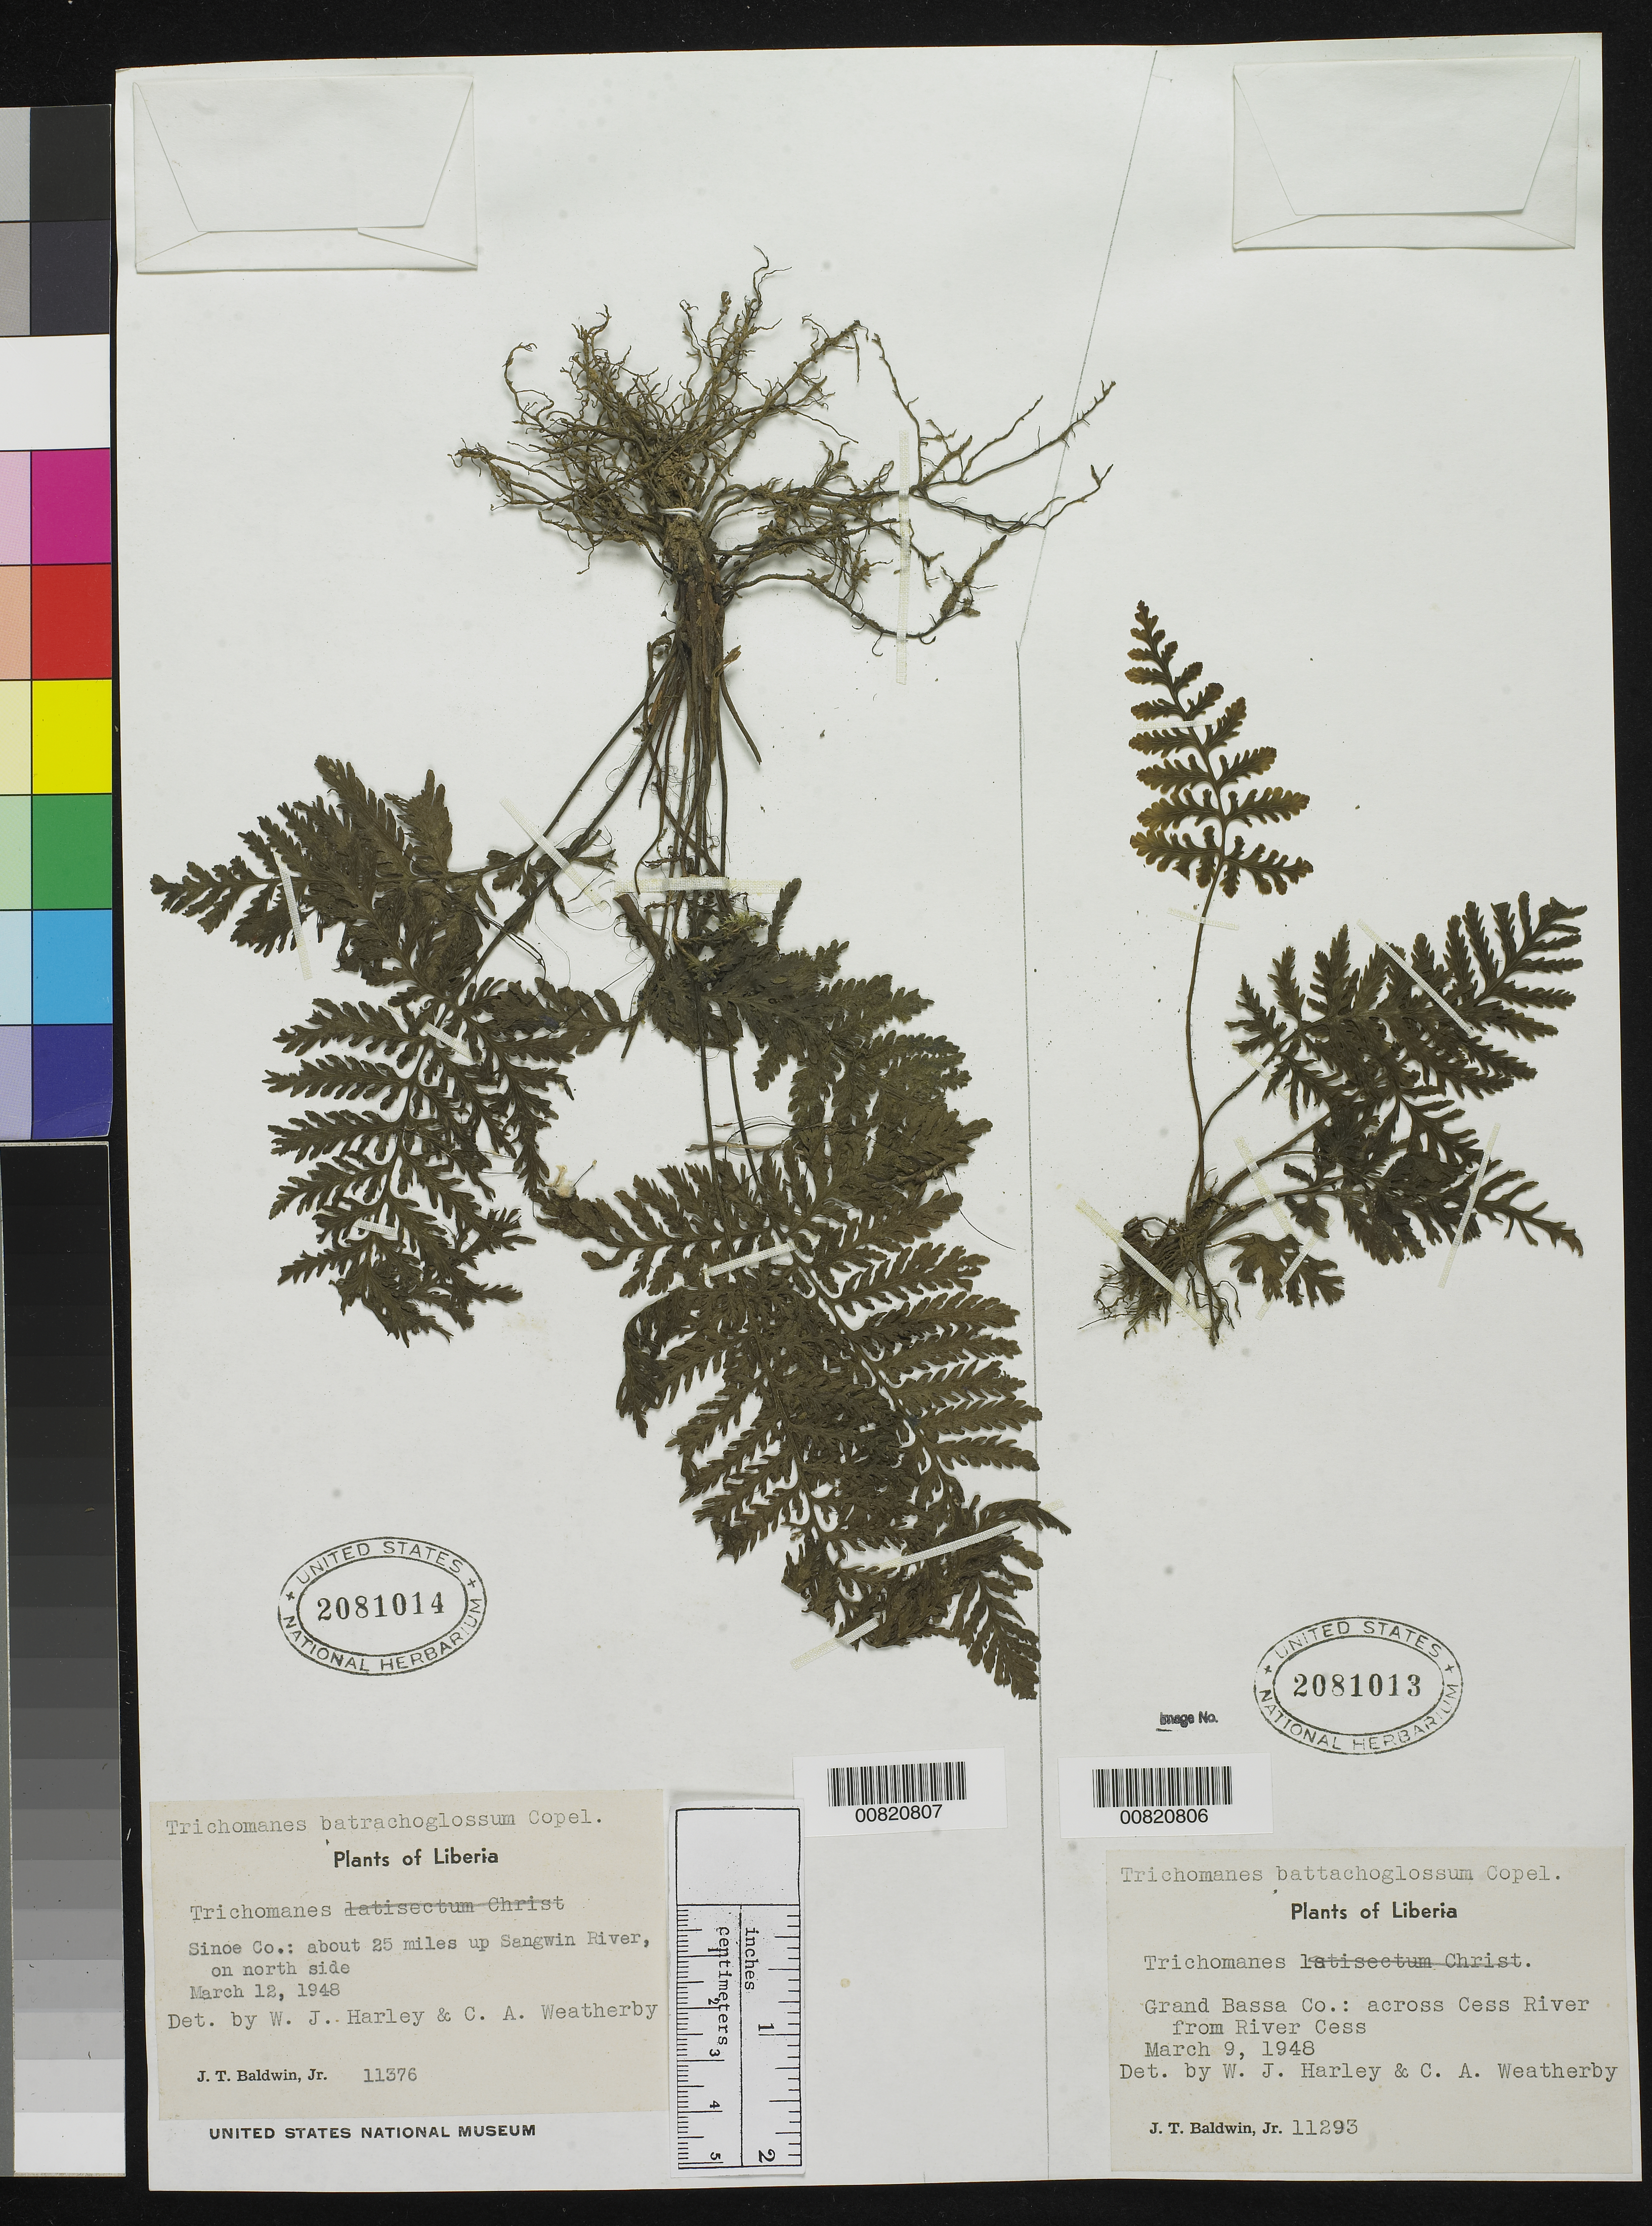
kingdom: Plantae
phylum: Tracheophyta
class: Polypodiopsida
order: Hymenophyllales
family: Hymenophyllaceae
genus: Abrodictyum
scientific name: Abrodictyum batrachoglossum (Copel.) comb. ined., 2015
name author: (Copel.)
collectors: J. T. Baldwin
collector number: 11376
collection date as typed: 12 Mar 1948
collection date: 1948-03-12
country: Liberia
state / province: Sinoe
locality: about 25 miles up Sangwin River, on N side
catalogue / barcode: US 2081014